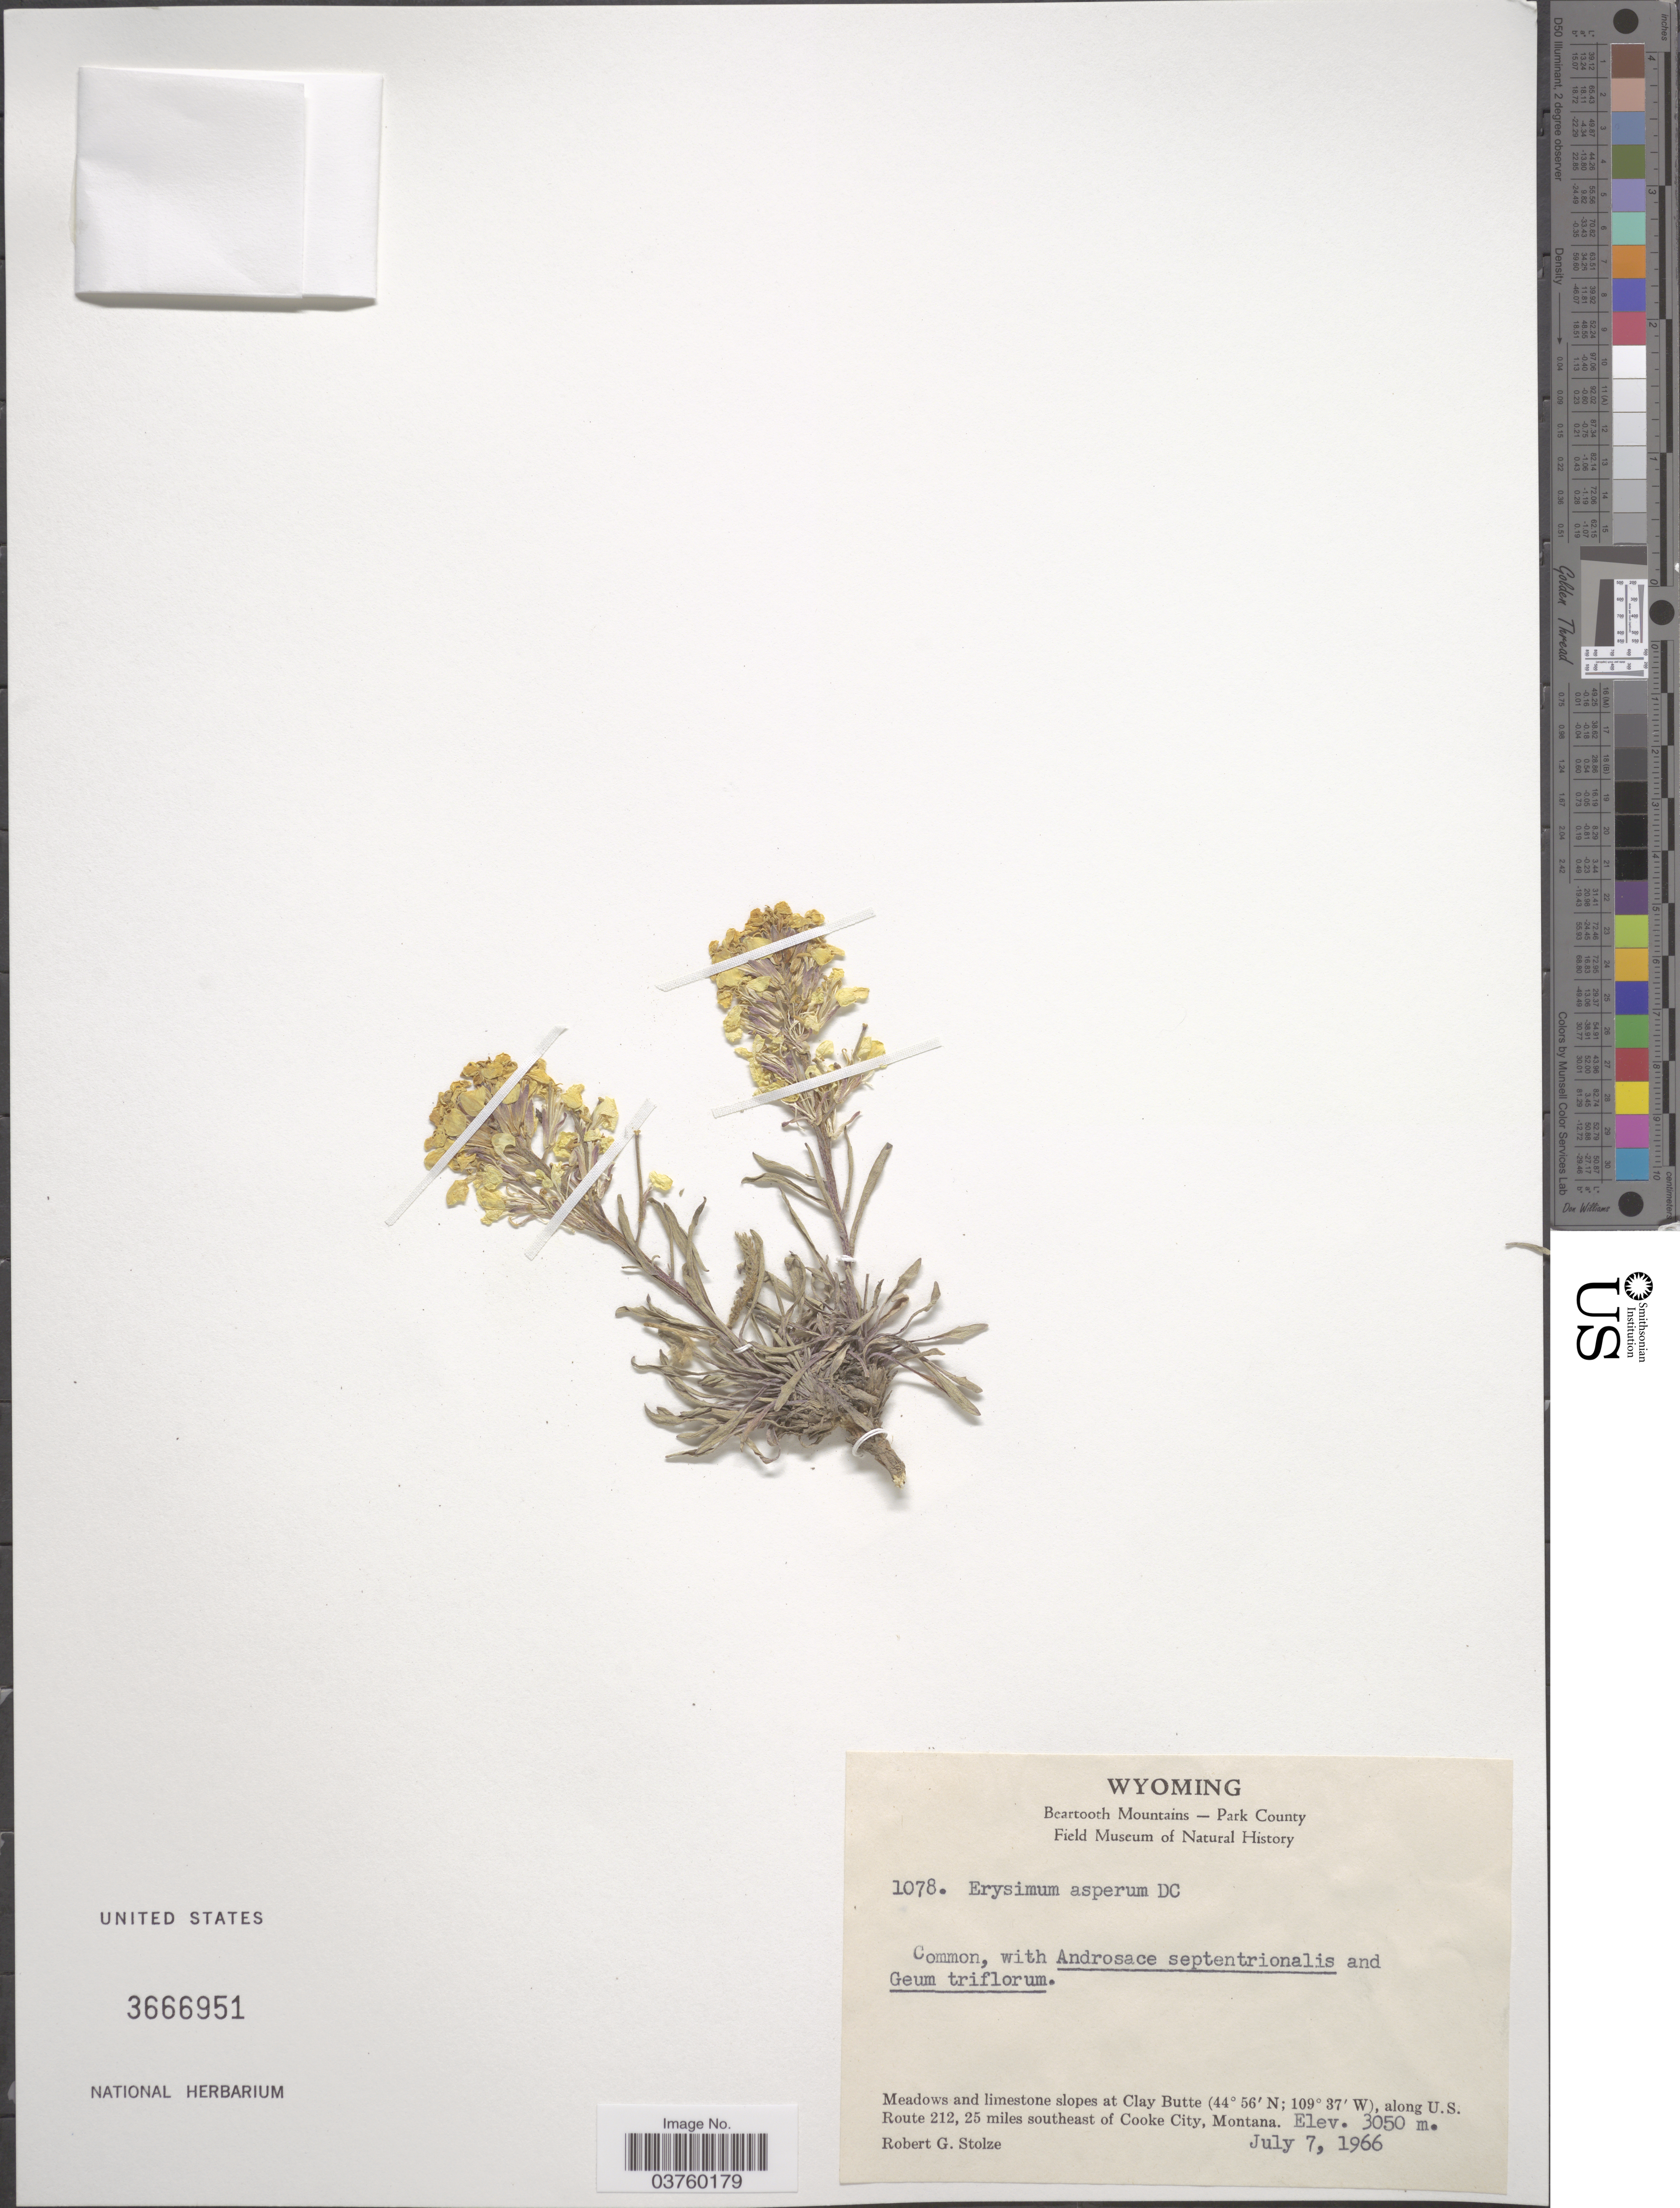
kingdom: Plantae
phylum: Tracheophyta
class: Magnoliopsida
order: Brassicales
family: Brassicaceae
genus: Erysimum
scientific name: Erysimum asperum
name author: (Nutt.) DC.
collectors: R. G. Stolze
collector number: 1078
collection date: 1966-07-07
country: United States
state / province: Wyoming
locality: Beartooth Mountains - Park County. Meadows and limestone slopes at Clay Butte, along U.S. Route 212, 25 miles southeast of Cooke City, Montana.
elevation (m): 3050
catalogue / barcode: US 3666951